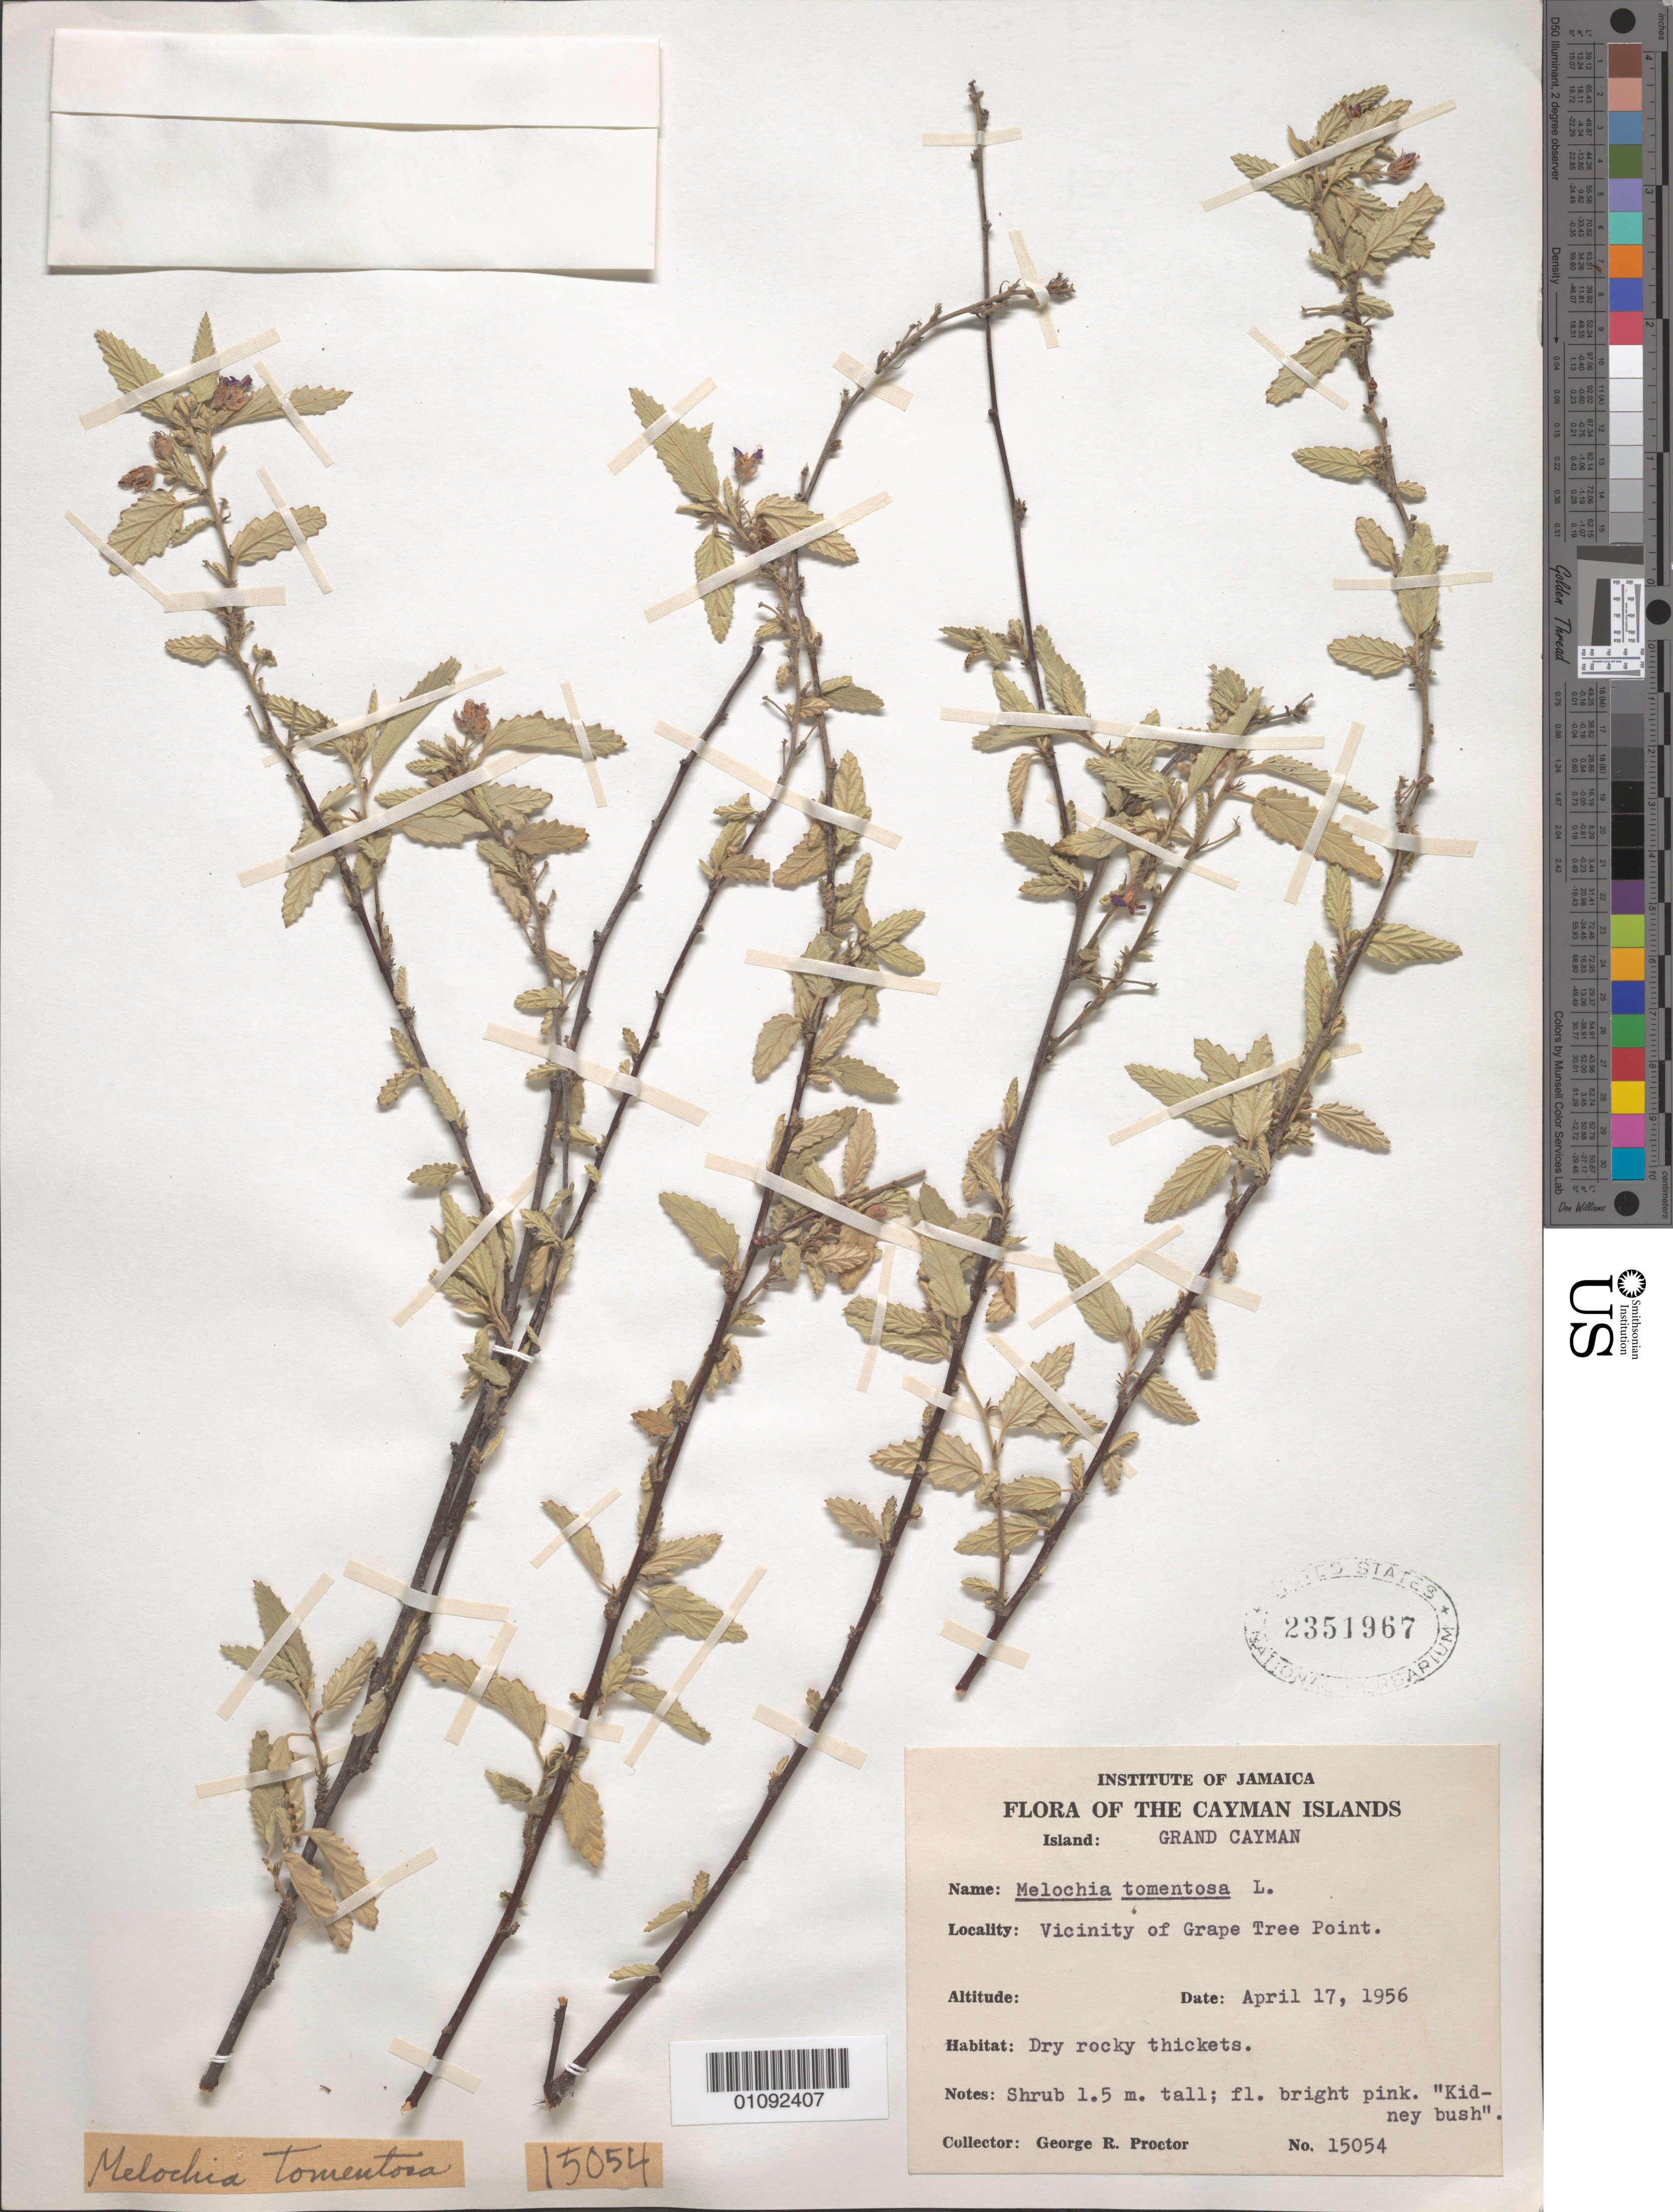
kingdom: Plantae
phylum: Tracheophyta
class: Magnoliopsida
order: Malvales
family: Malvaceae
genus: Melochia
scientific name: Melochia tomentosa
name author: L.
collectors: G. R. Proctor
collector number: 15054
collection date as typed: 17 Apr 1956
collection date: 1956-04-17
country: Cayman Islands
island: Grand Cayman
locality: Vicinity of Grape Tree Point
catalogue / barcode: US 2351967